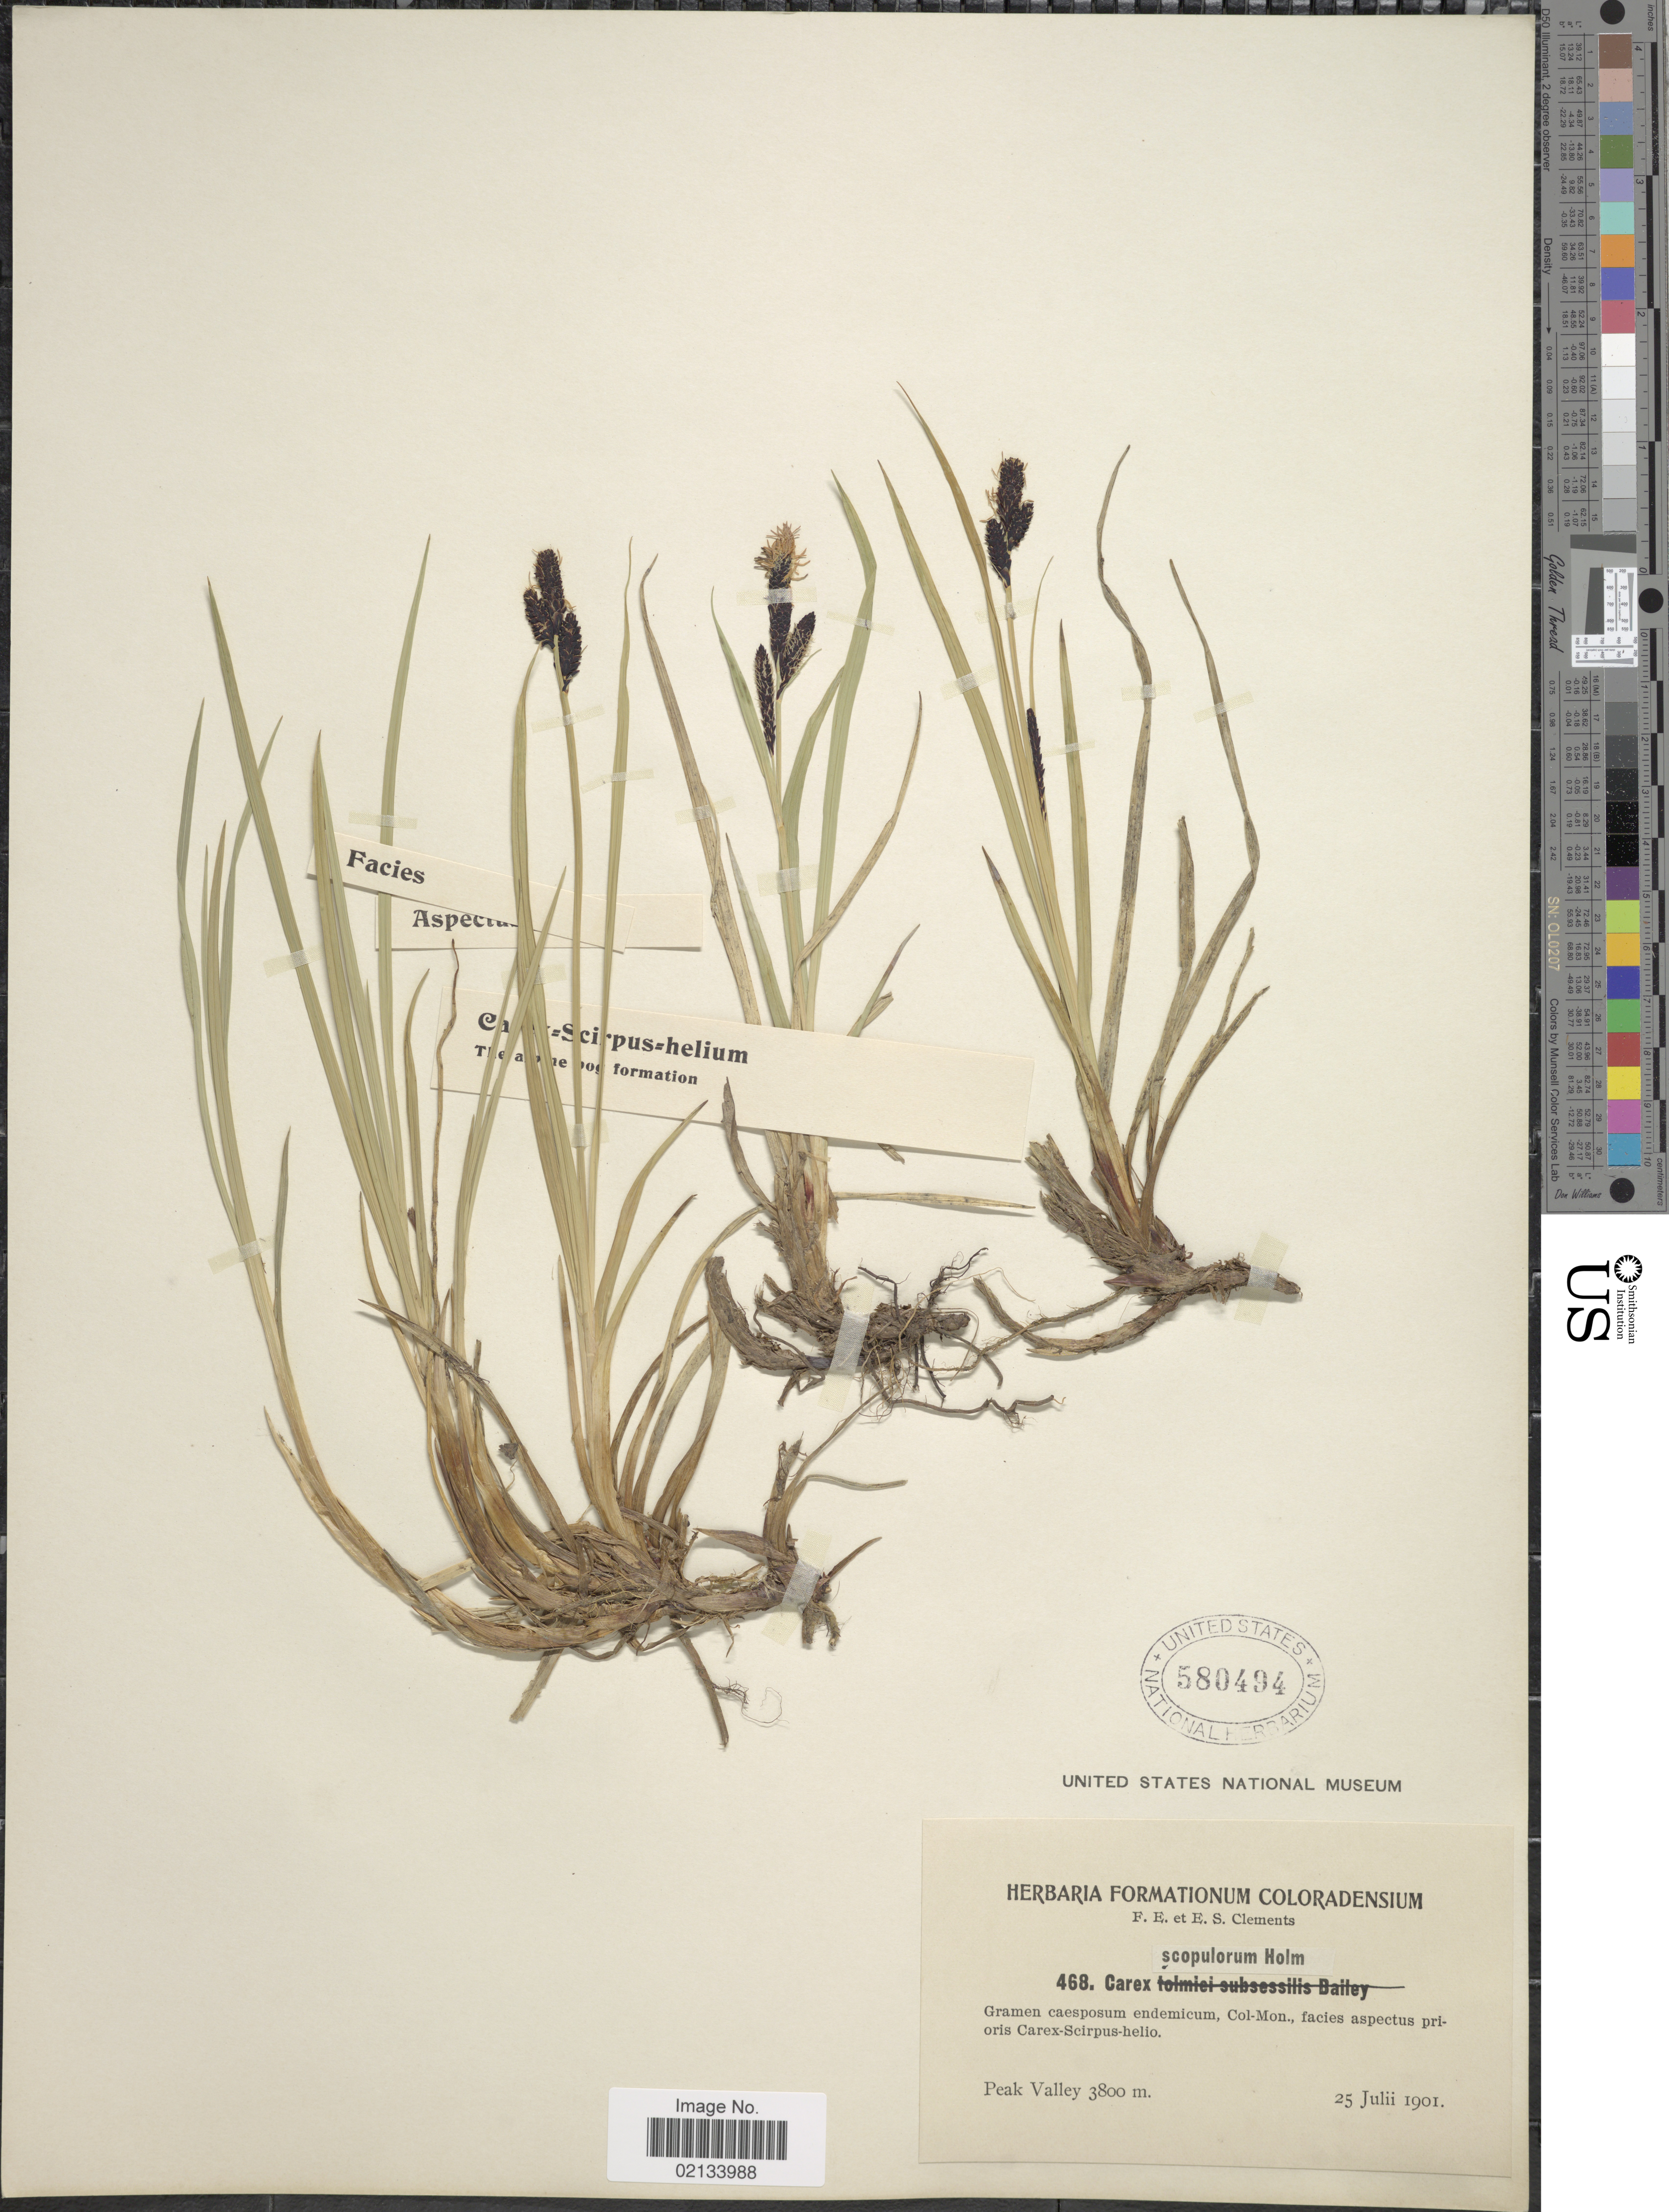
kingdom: Plantae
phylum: Tracheophyta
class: Liliopsida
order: Poales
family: Cyperaceae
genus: Carex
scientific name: Carex scopulorum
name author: Holm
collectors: F. E. Clements & E. S. Clements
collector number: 468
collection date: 1901-07-25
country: United States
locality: Col-Mon, Peak Valley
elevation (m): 3800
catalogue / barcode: US 580494